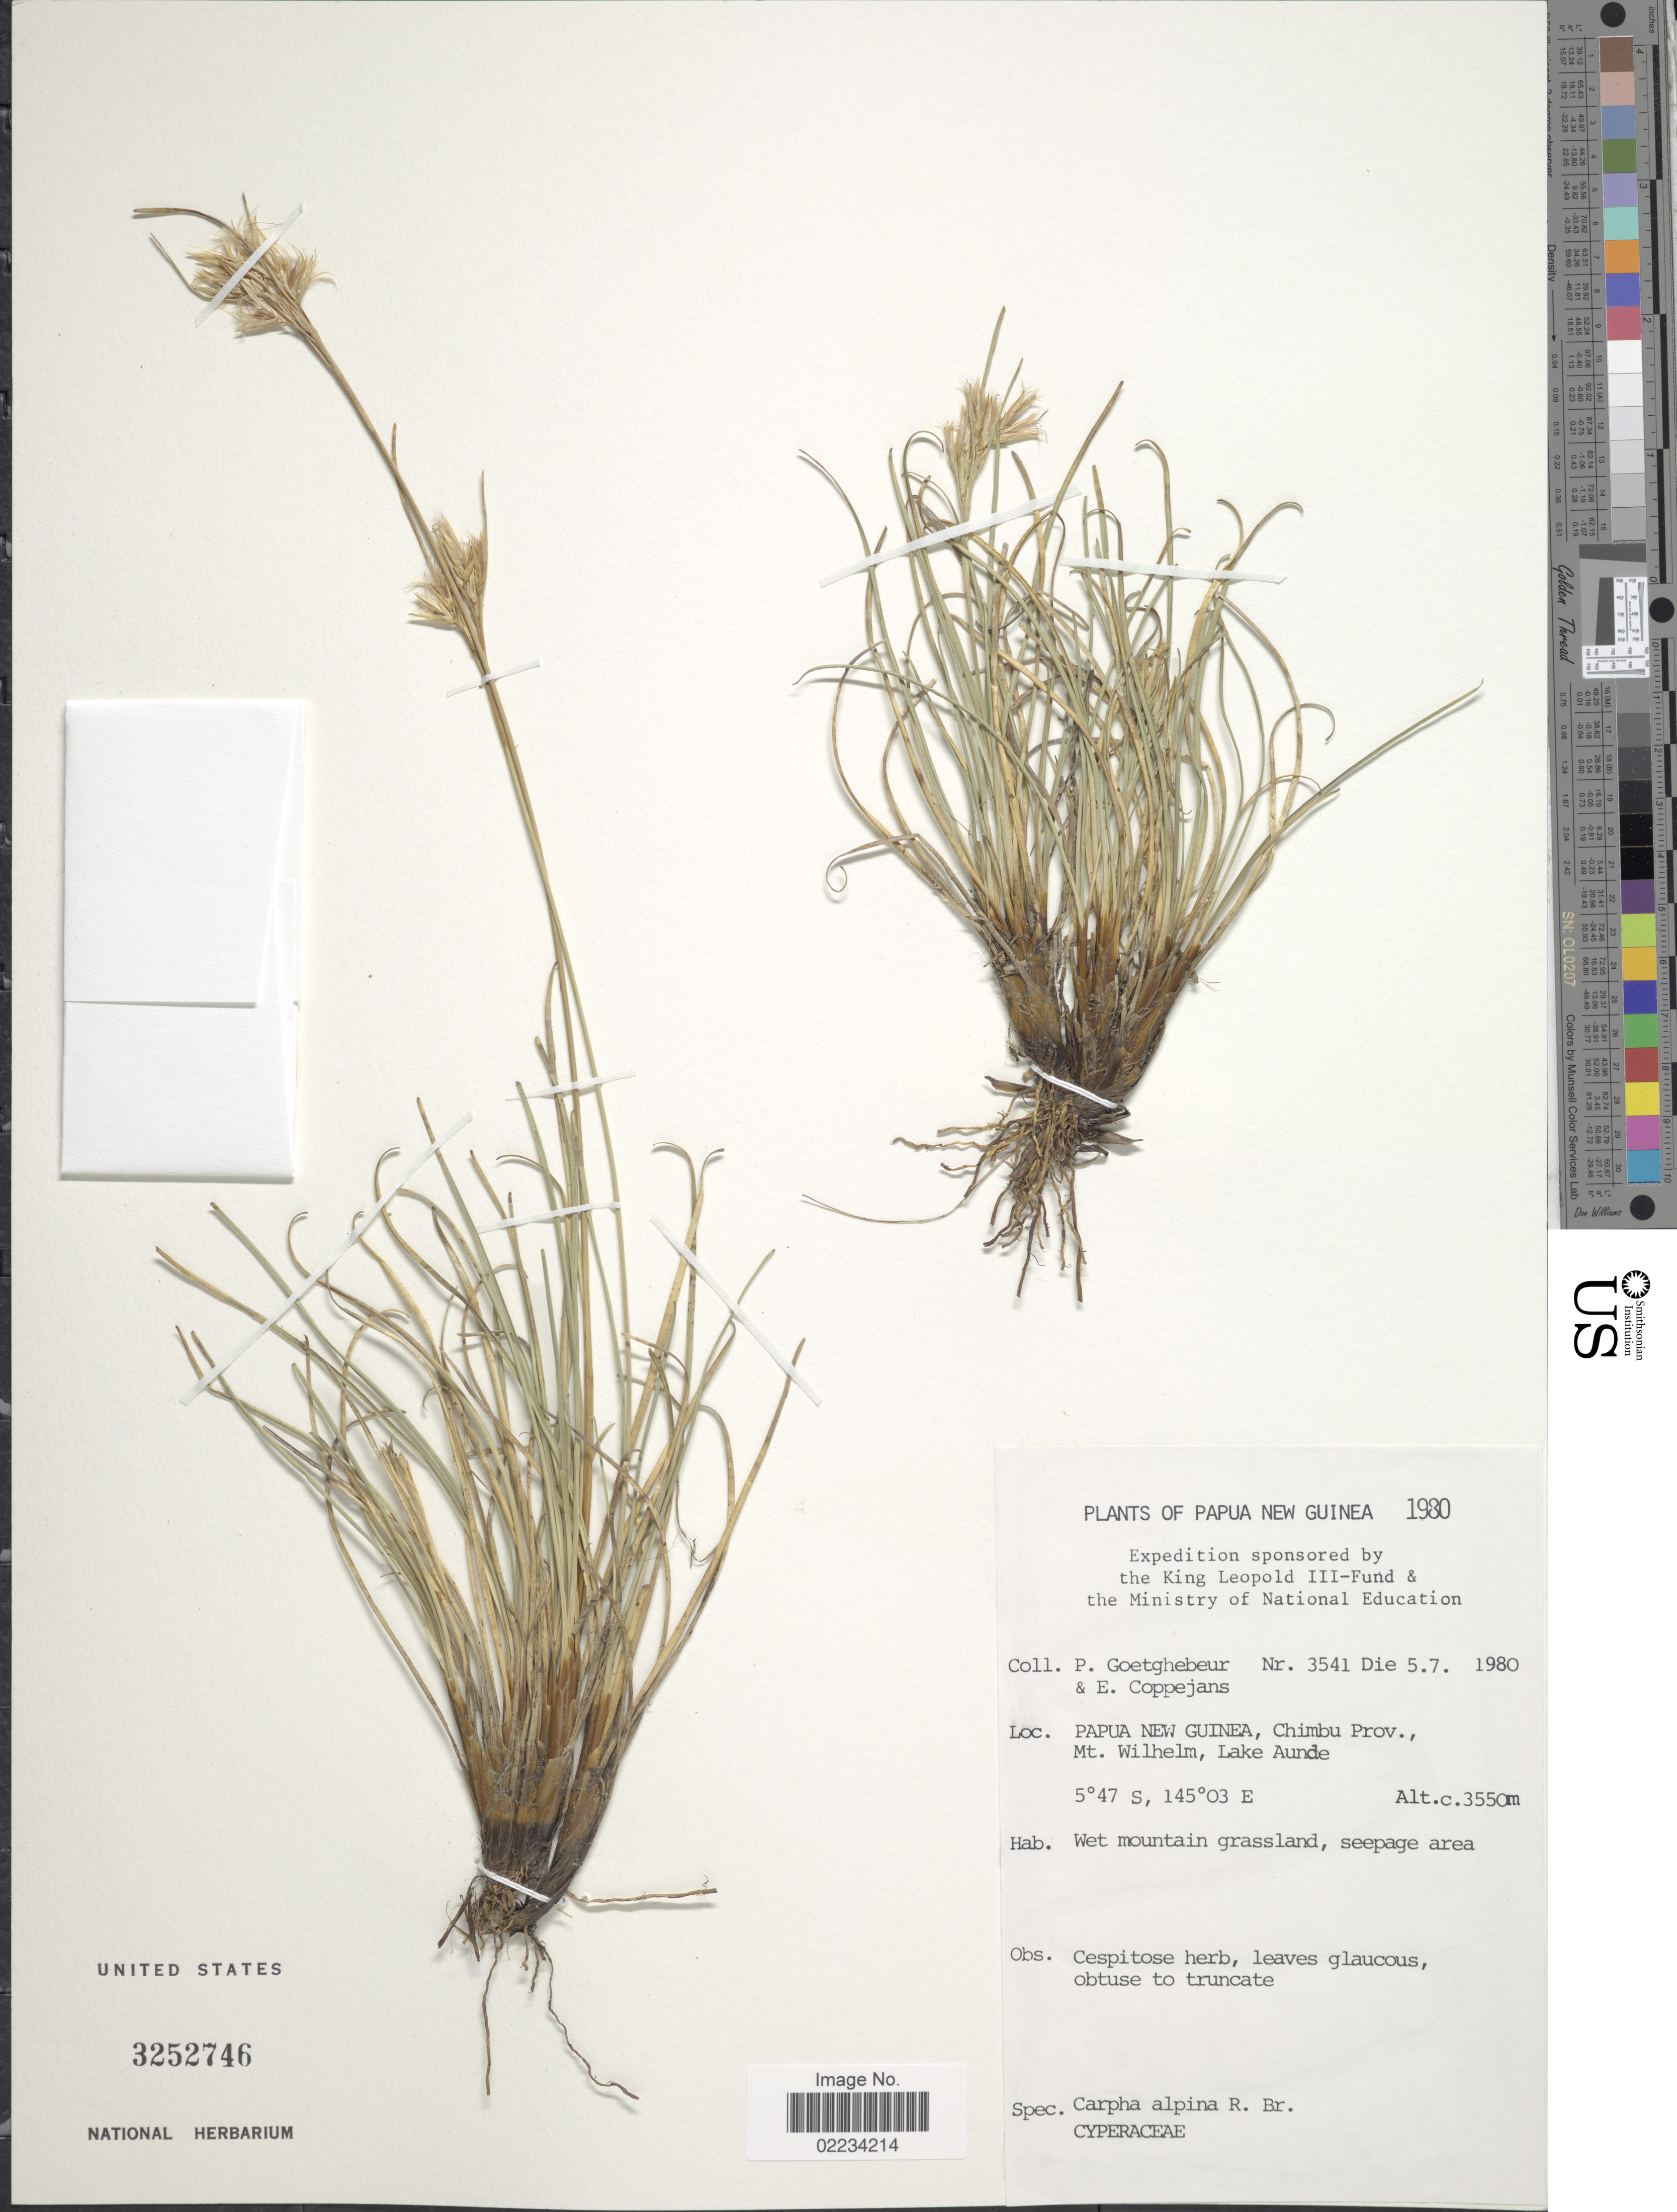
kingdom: Plantae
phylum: Tracheophyta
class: Liliopsida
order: Poales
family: Cyperaceae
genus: Carpha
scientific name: Carpha alpina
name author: R. Br.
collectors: P. Goetghebeur & E. Coppejans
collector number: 3541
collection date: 1981-07-05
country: Papua New Guinea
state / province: Chimbu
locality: Chimbu Prov., Mt Wilhelm, Lake Aunde, Wet mountain grassland, seepage area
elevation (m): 3550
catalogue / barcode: US 3252746